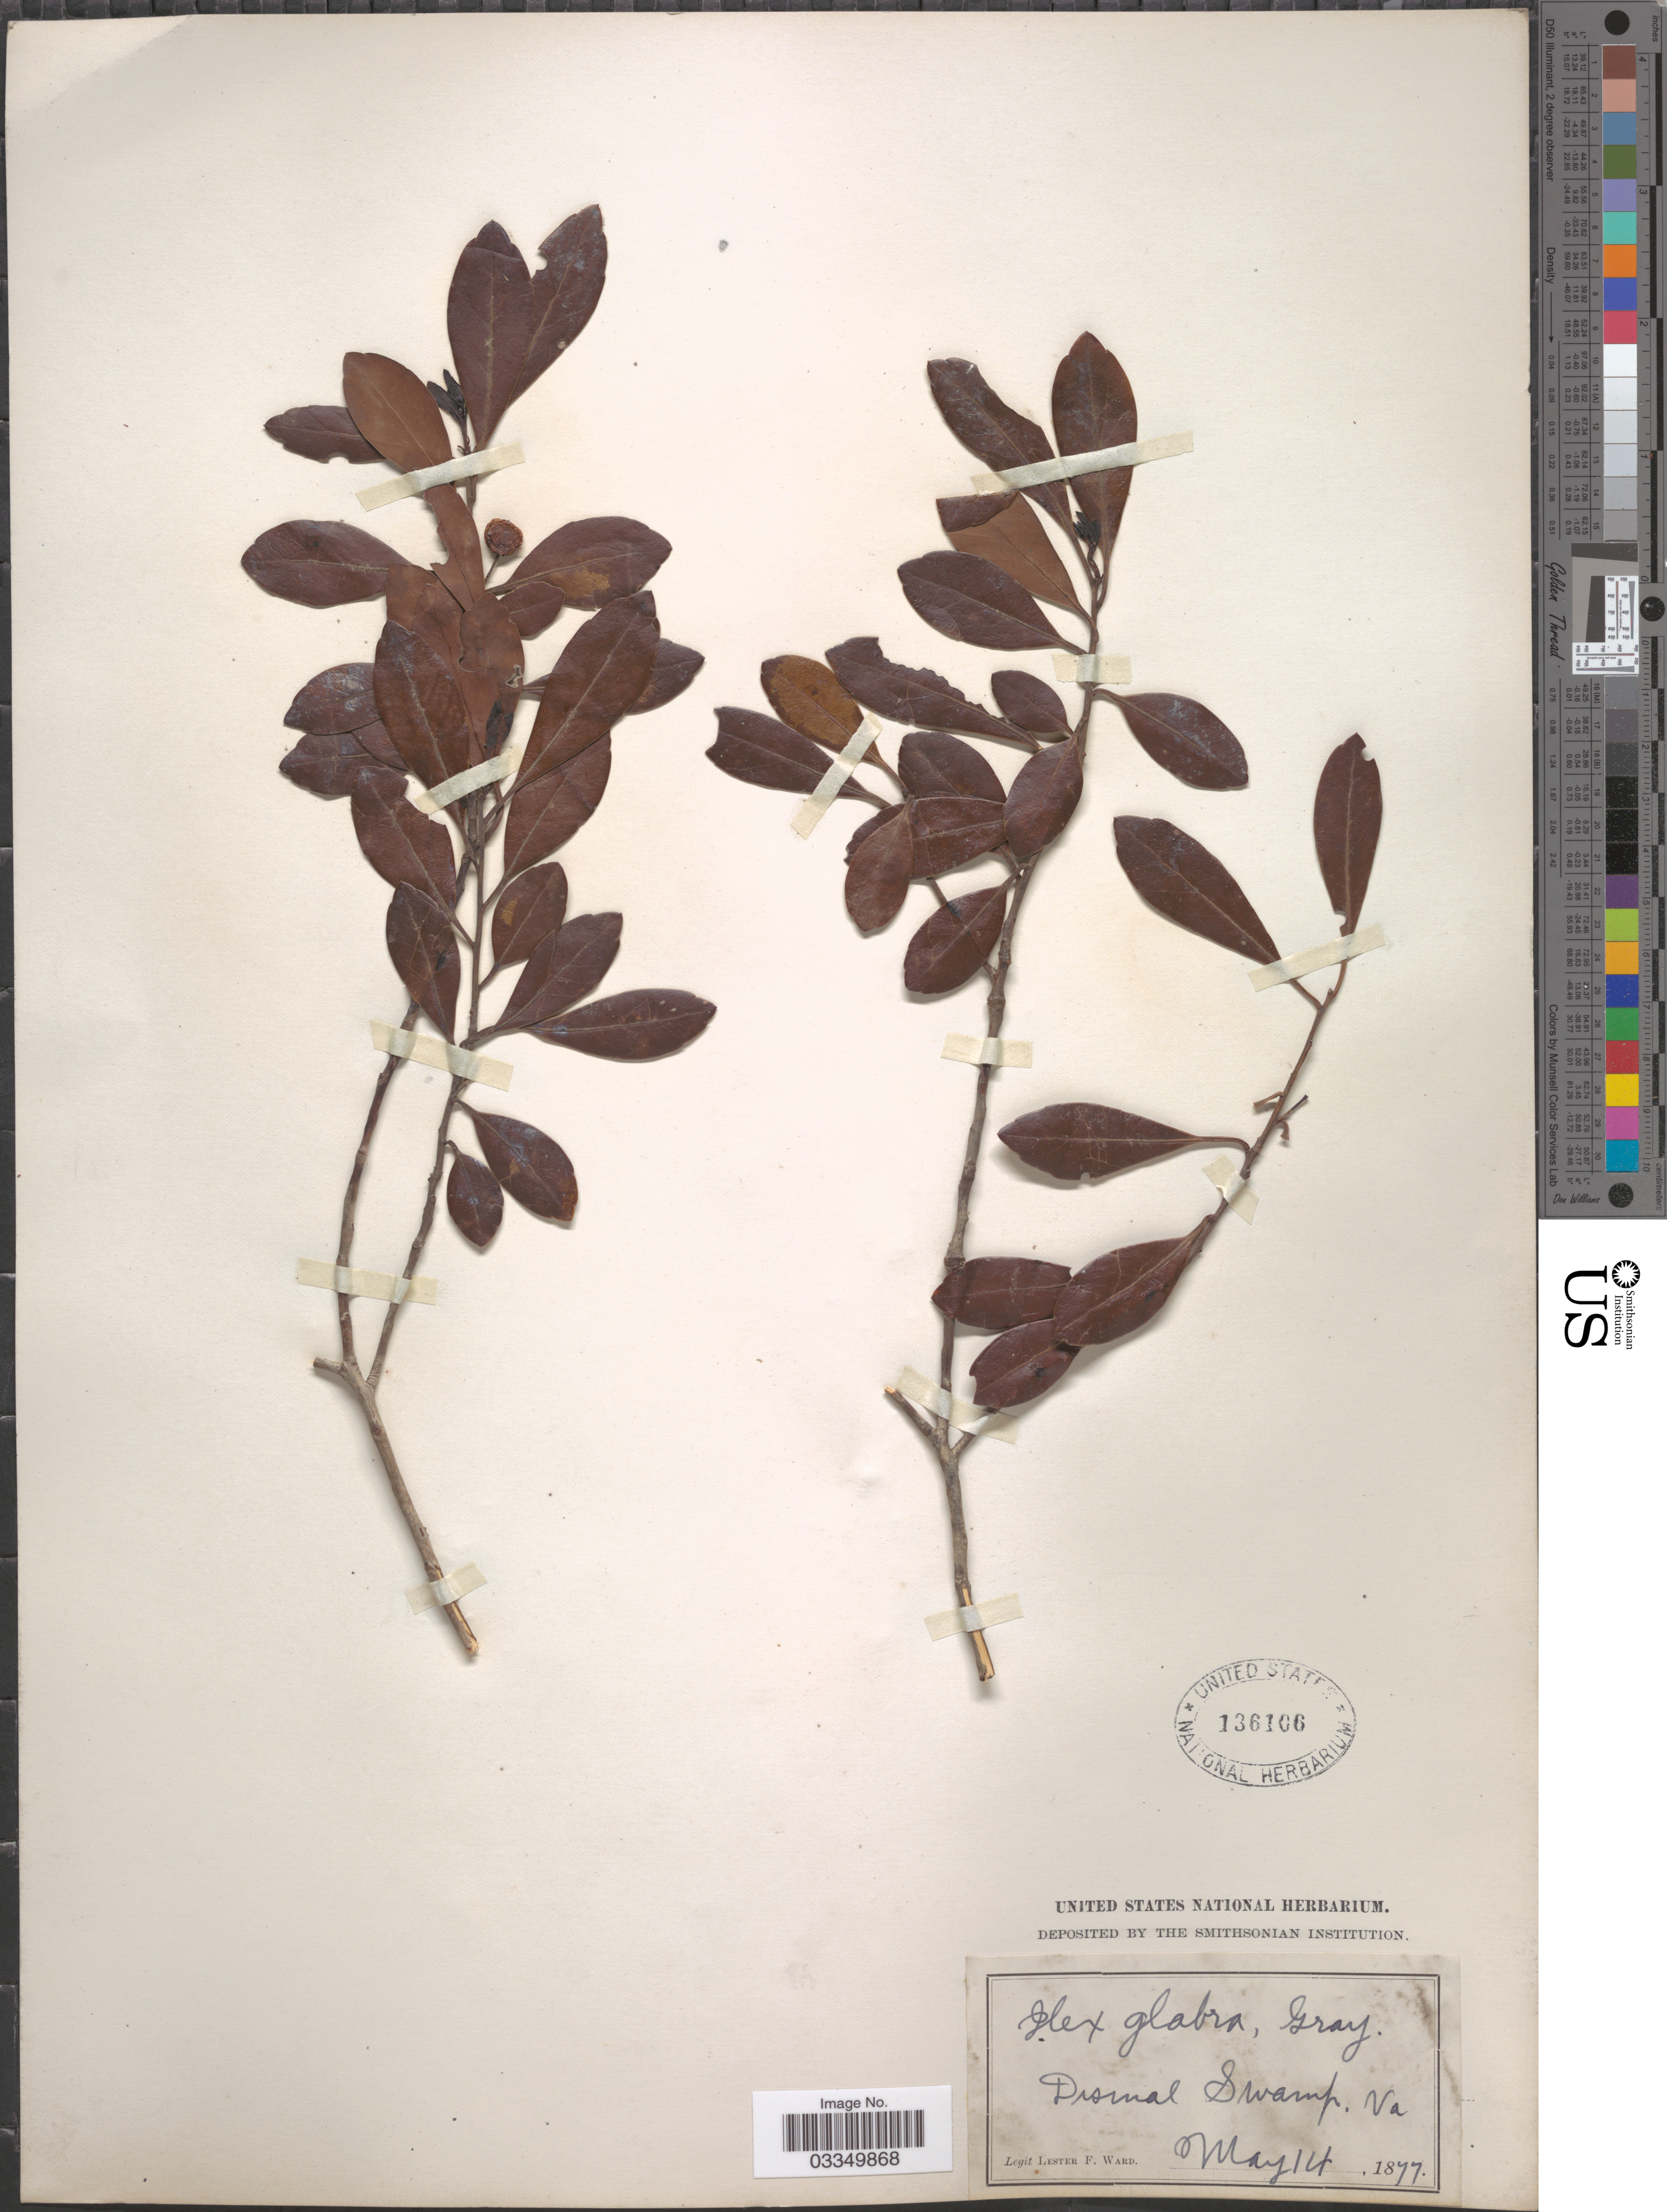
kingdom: Plantae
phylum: Tracheophyta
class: Magnoliopsida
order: Aquifoliales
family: Aquifoliaceae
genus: Ilex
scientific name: Ilex glabra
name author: (L.) A. Gray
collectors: L. F. Ward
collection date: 1877-05-14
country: United States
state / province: Virginia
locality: Dismal Swamp.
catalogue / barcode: US 136106